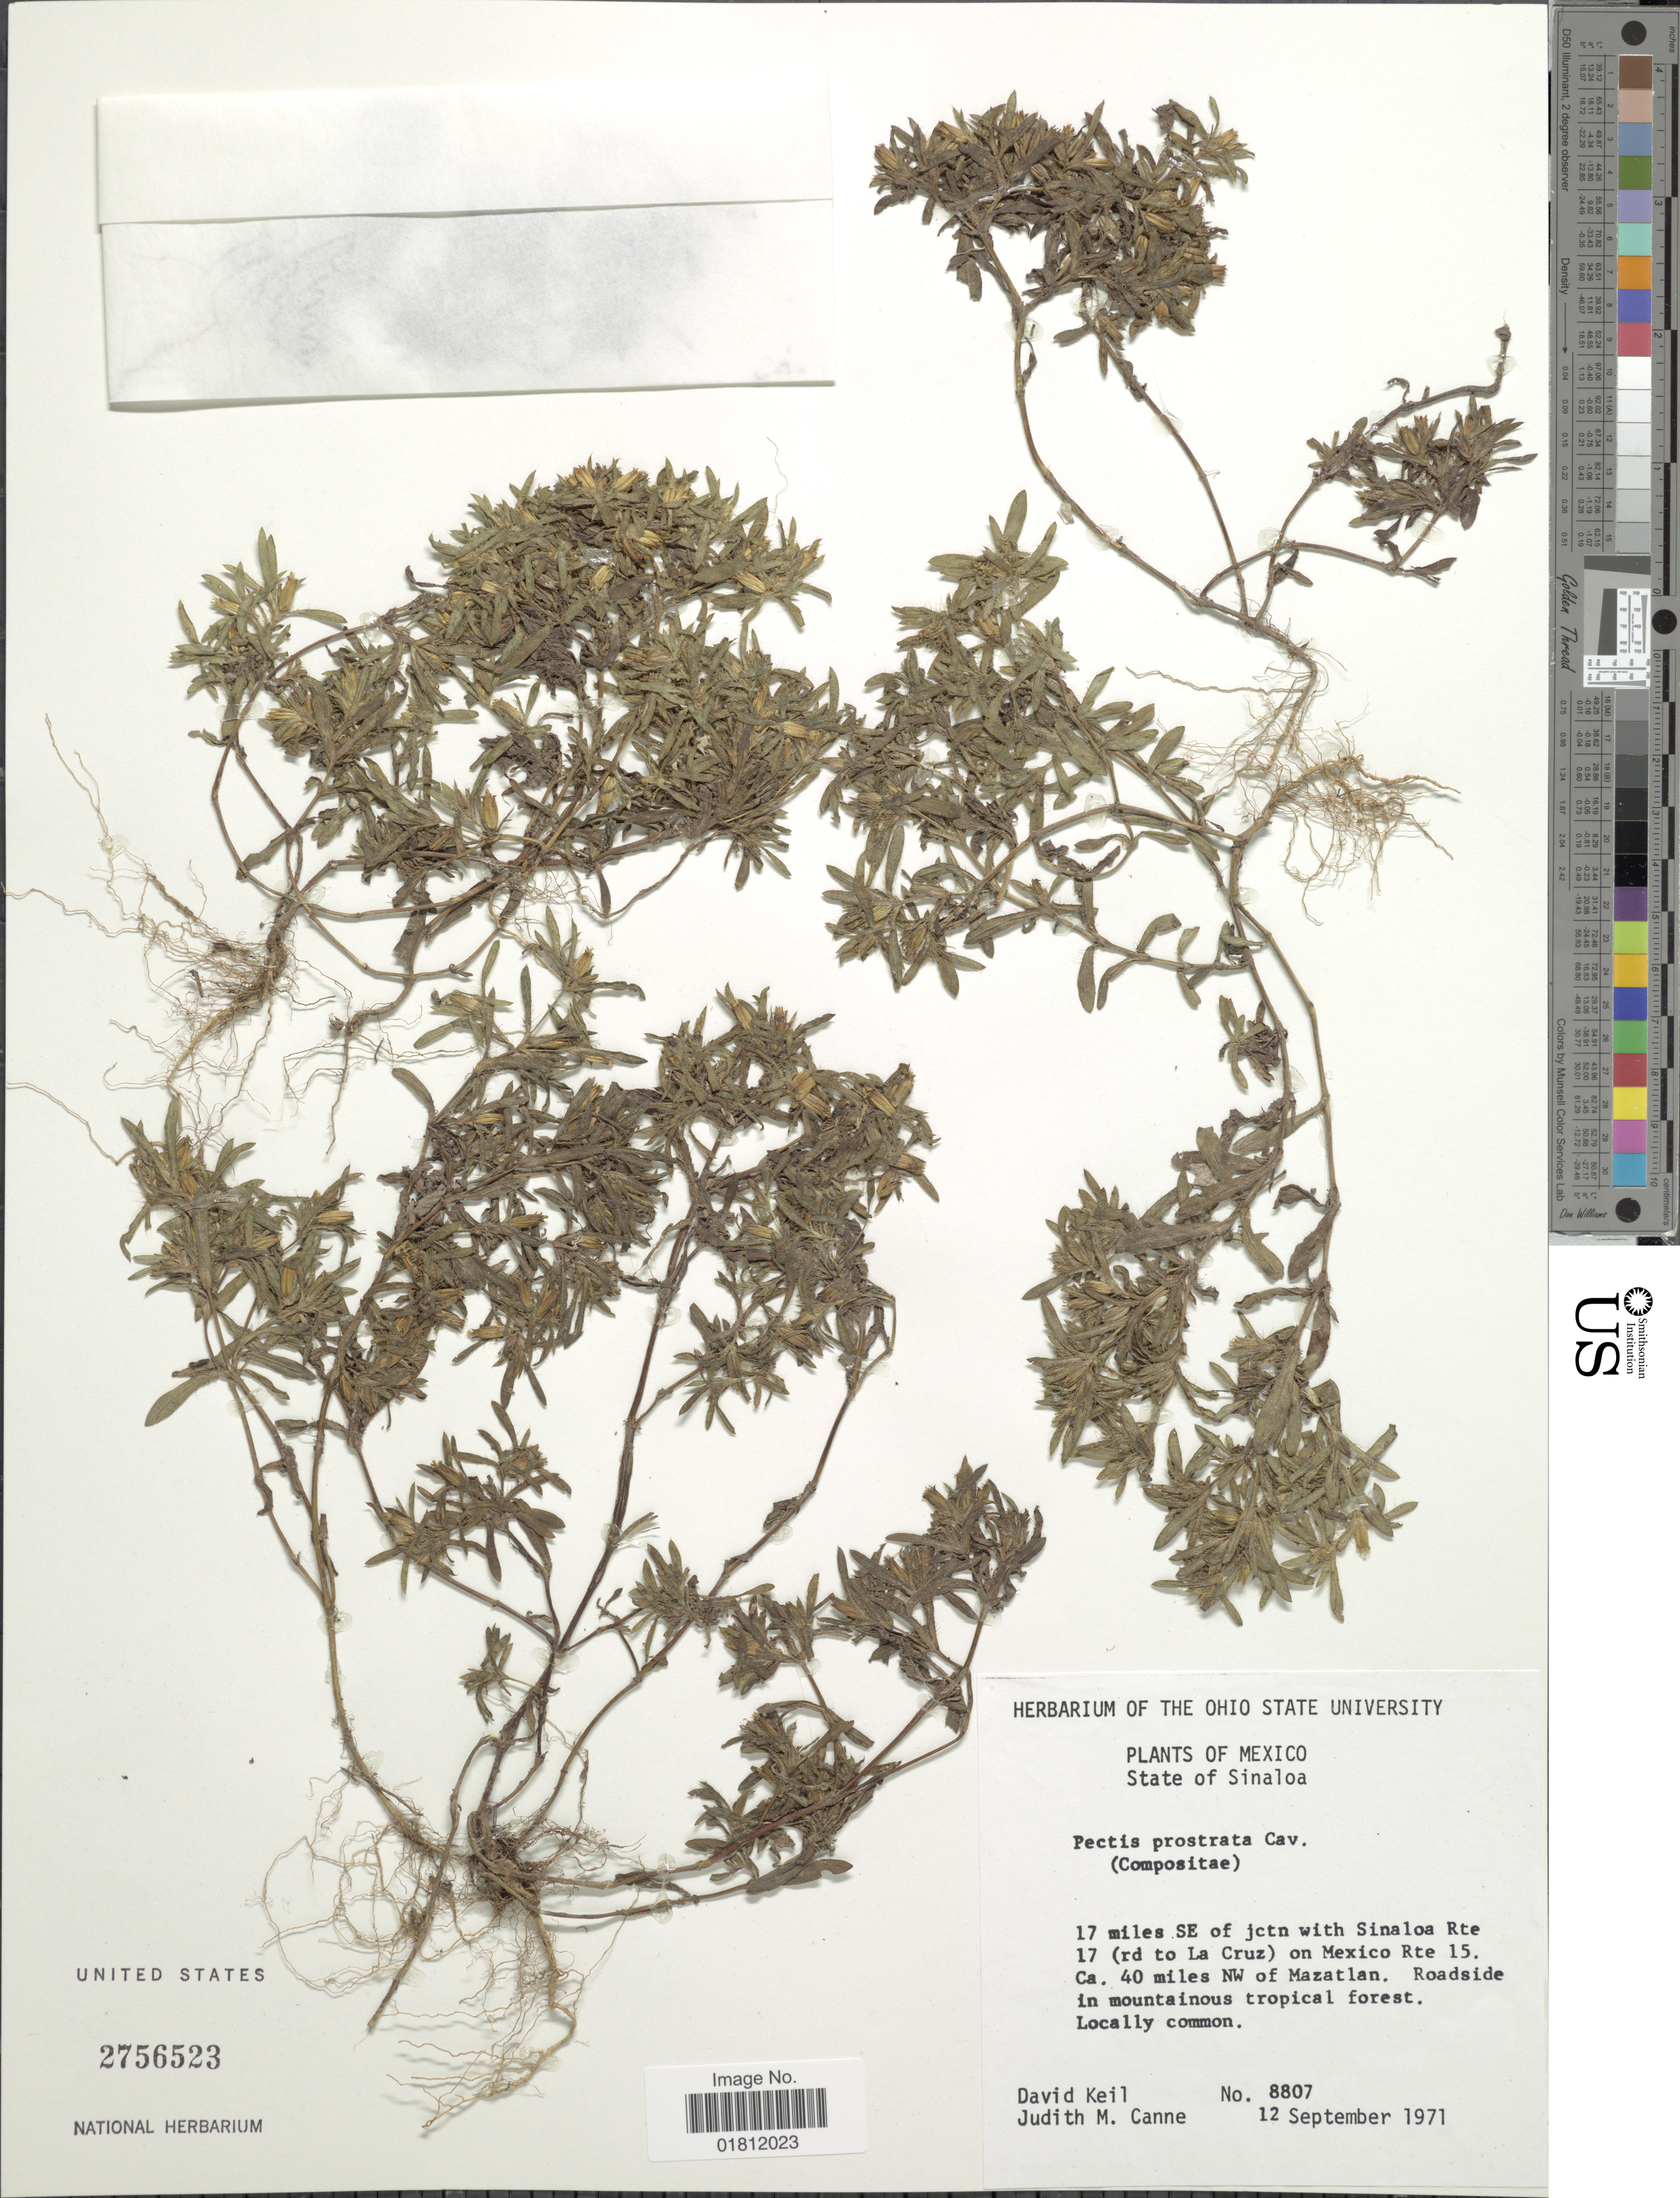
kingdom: Plantae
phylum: Tracheophyta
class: Magnoliopsida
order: Asterales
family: Asteraceae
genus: Pectis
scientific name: Pectis prostrata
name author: Cav.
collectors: D. J. Keil & J. M. Canne-Hilliker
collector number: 8807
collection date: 1971-09-12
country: Mexico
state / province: Sinaloa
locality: State of Sinaloa. 17 miles SE of jctn with Sinaloa Rte 17 (rd to La Cruz) on Mexico Rte 15. Ca. 40 miles NW of Mazatlan. Roadside in mountainous tropical forest.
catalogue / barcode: US 2756523